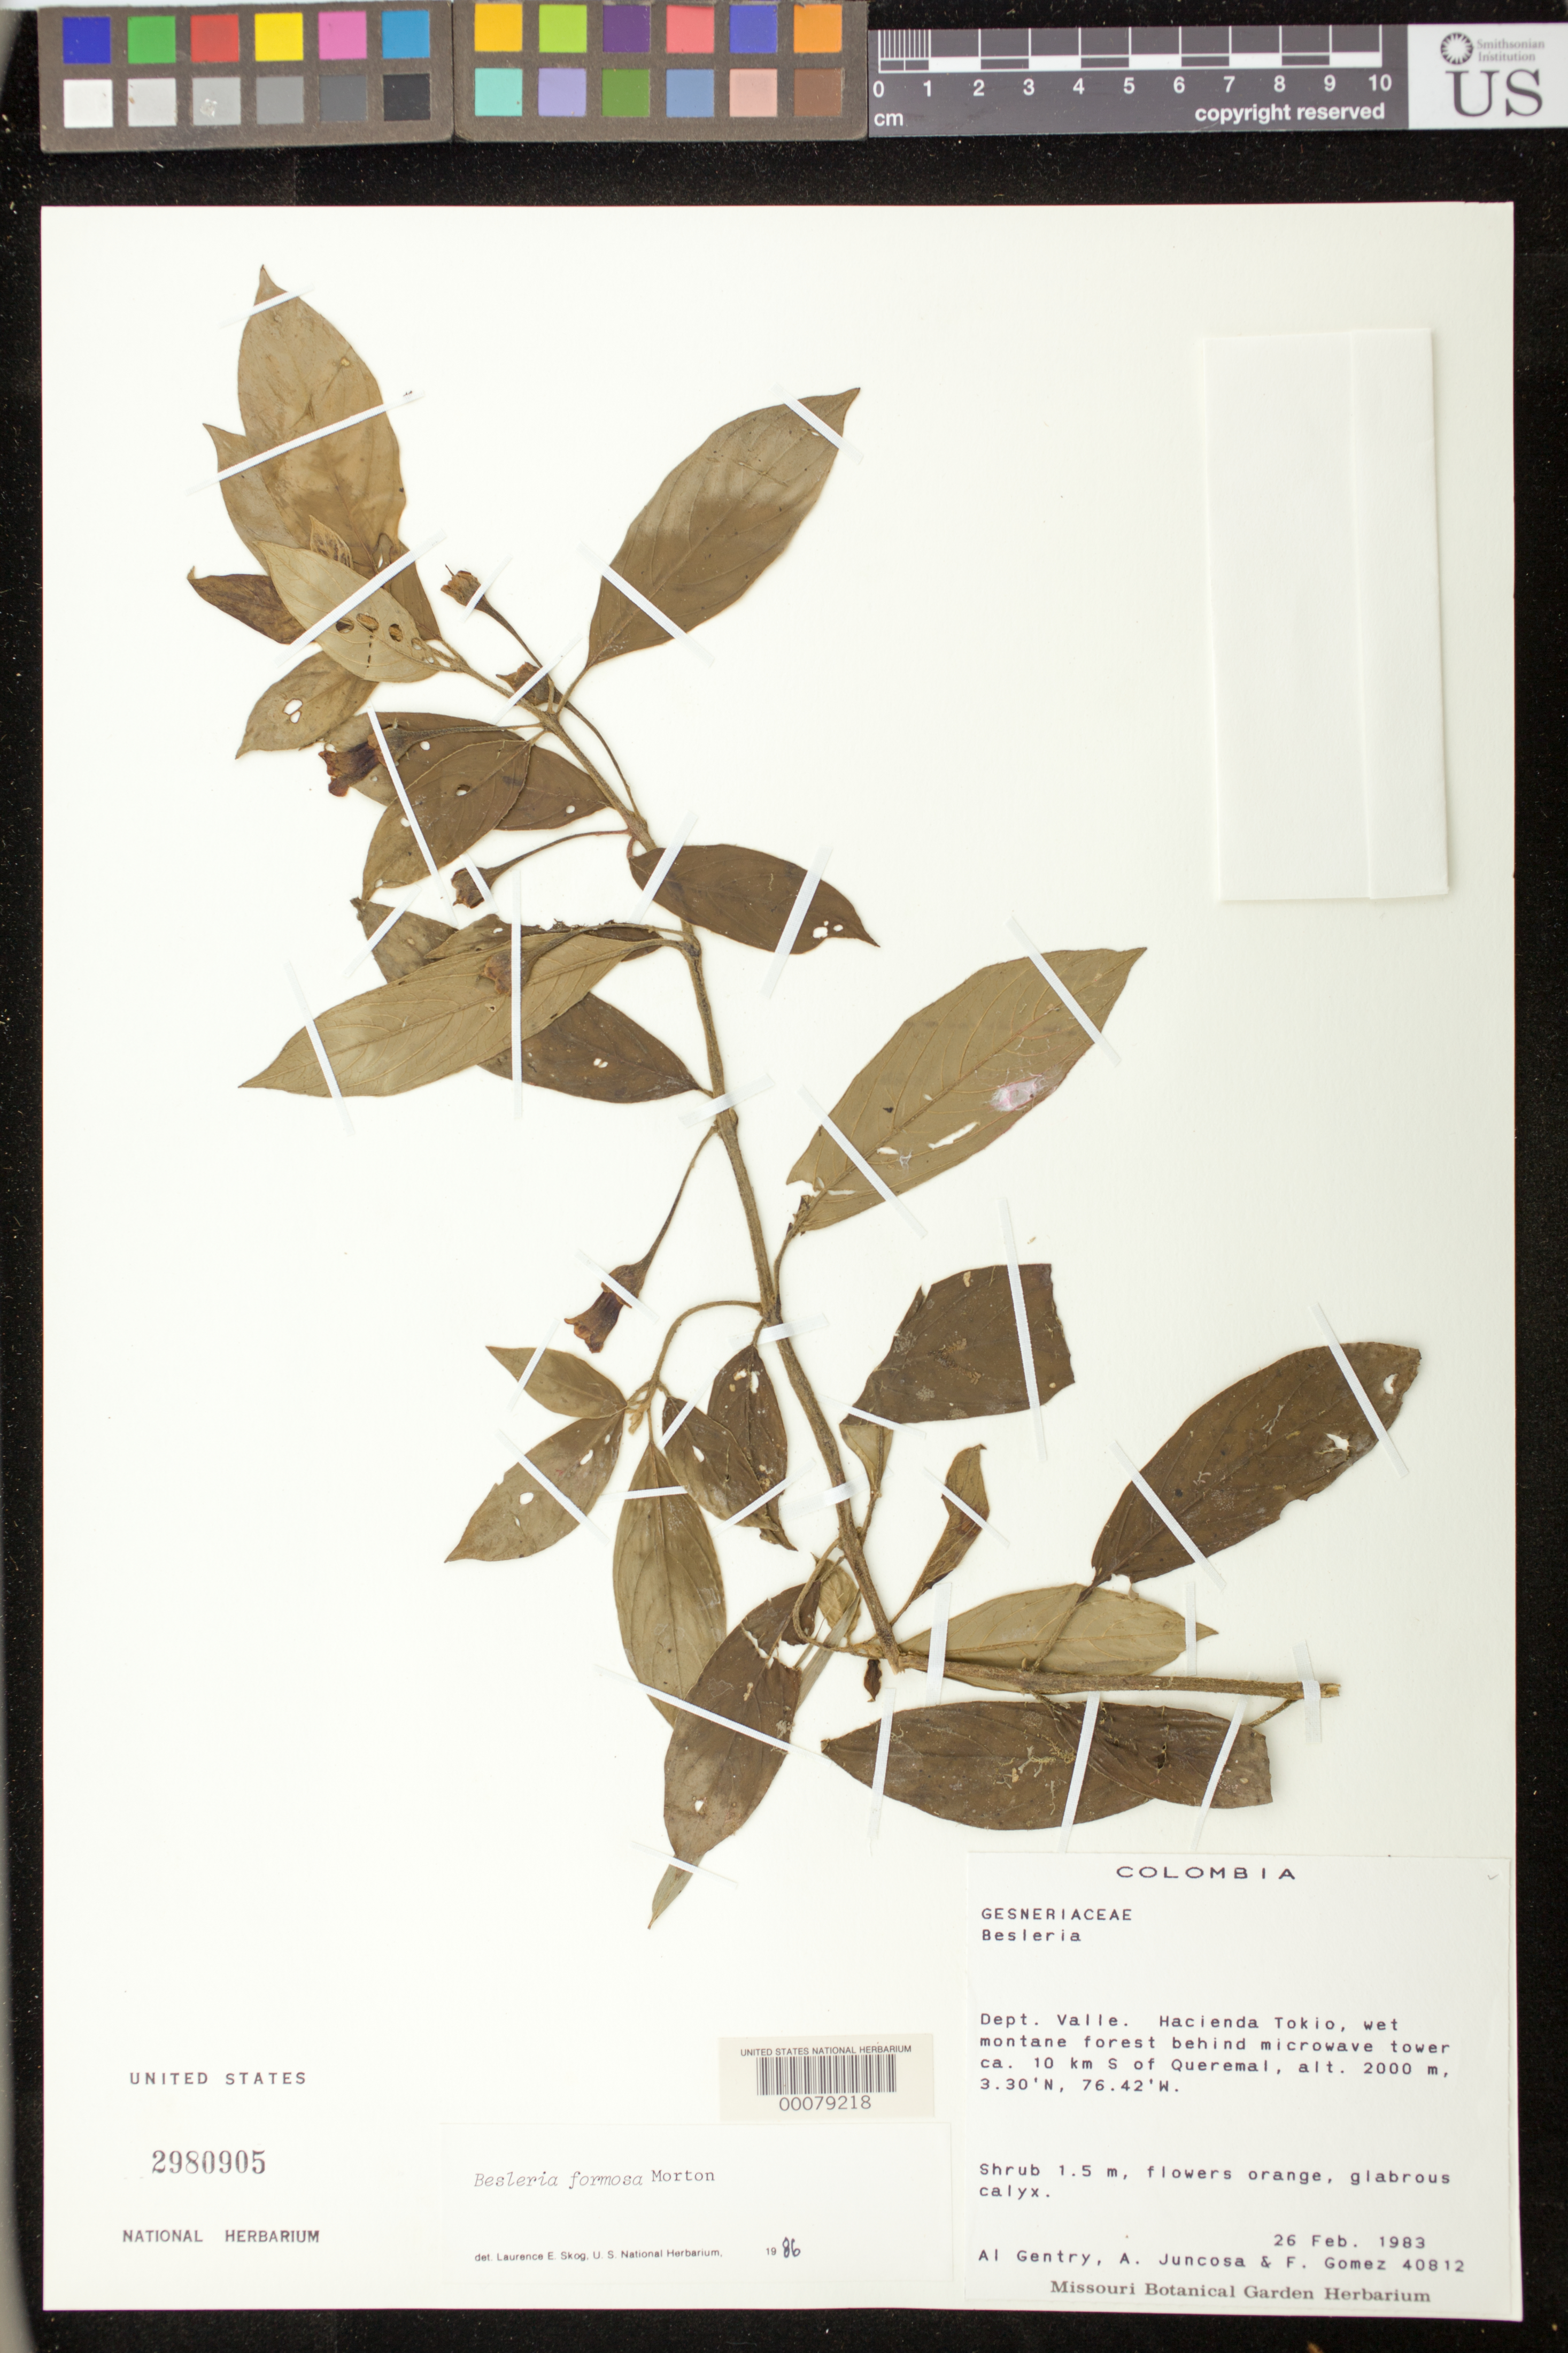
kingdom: Plantae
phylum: Tracheophyta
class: Magnoliopsida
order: Lamiales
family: Gesneriaceae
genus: Besleria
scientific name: Besleria amabilis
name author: C.V. Morton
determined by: Skog, Laurence E.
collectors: A. H. Gentry, A. Juncosa & F. Gomez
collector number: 40812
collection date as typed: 26 Feb 1983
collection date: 1983-02-26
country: Colombia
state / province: Valle del Cauca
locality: Hacienda Tokio, about 10 km S of Queremal, behind microwave tower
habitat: Wet montane forest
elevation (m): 2000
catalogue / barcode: US 2980905